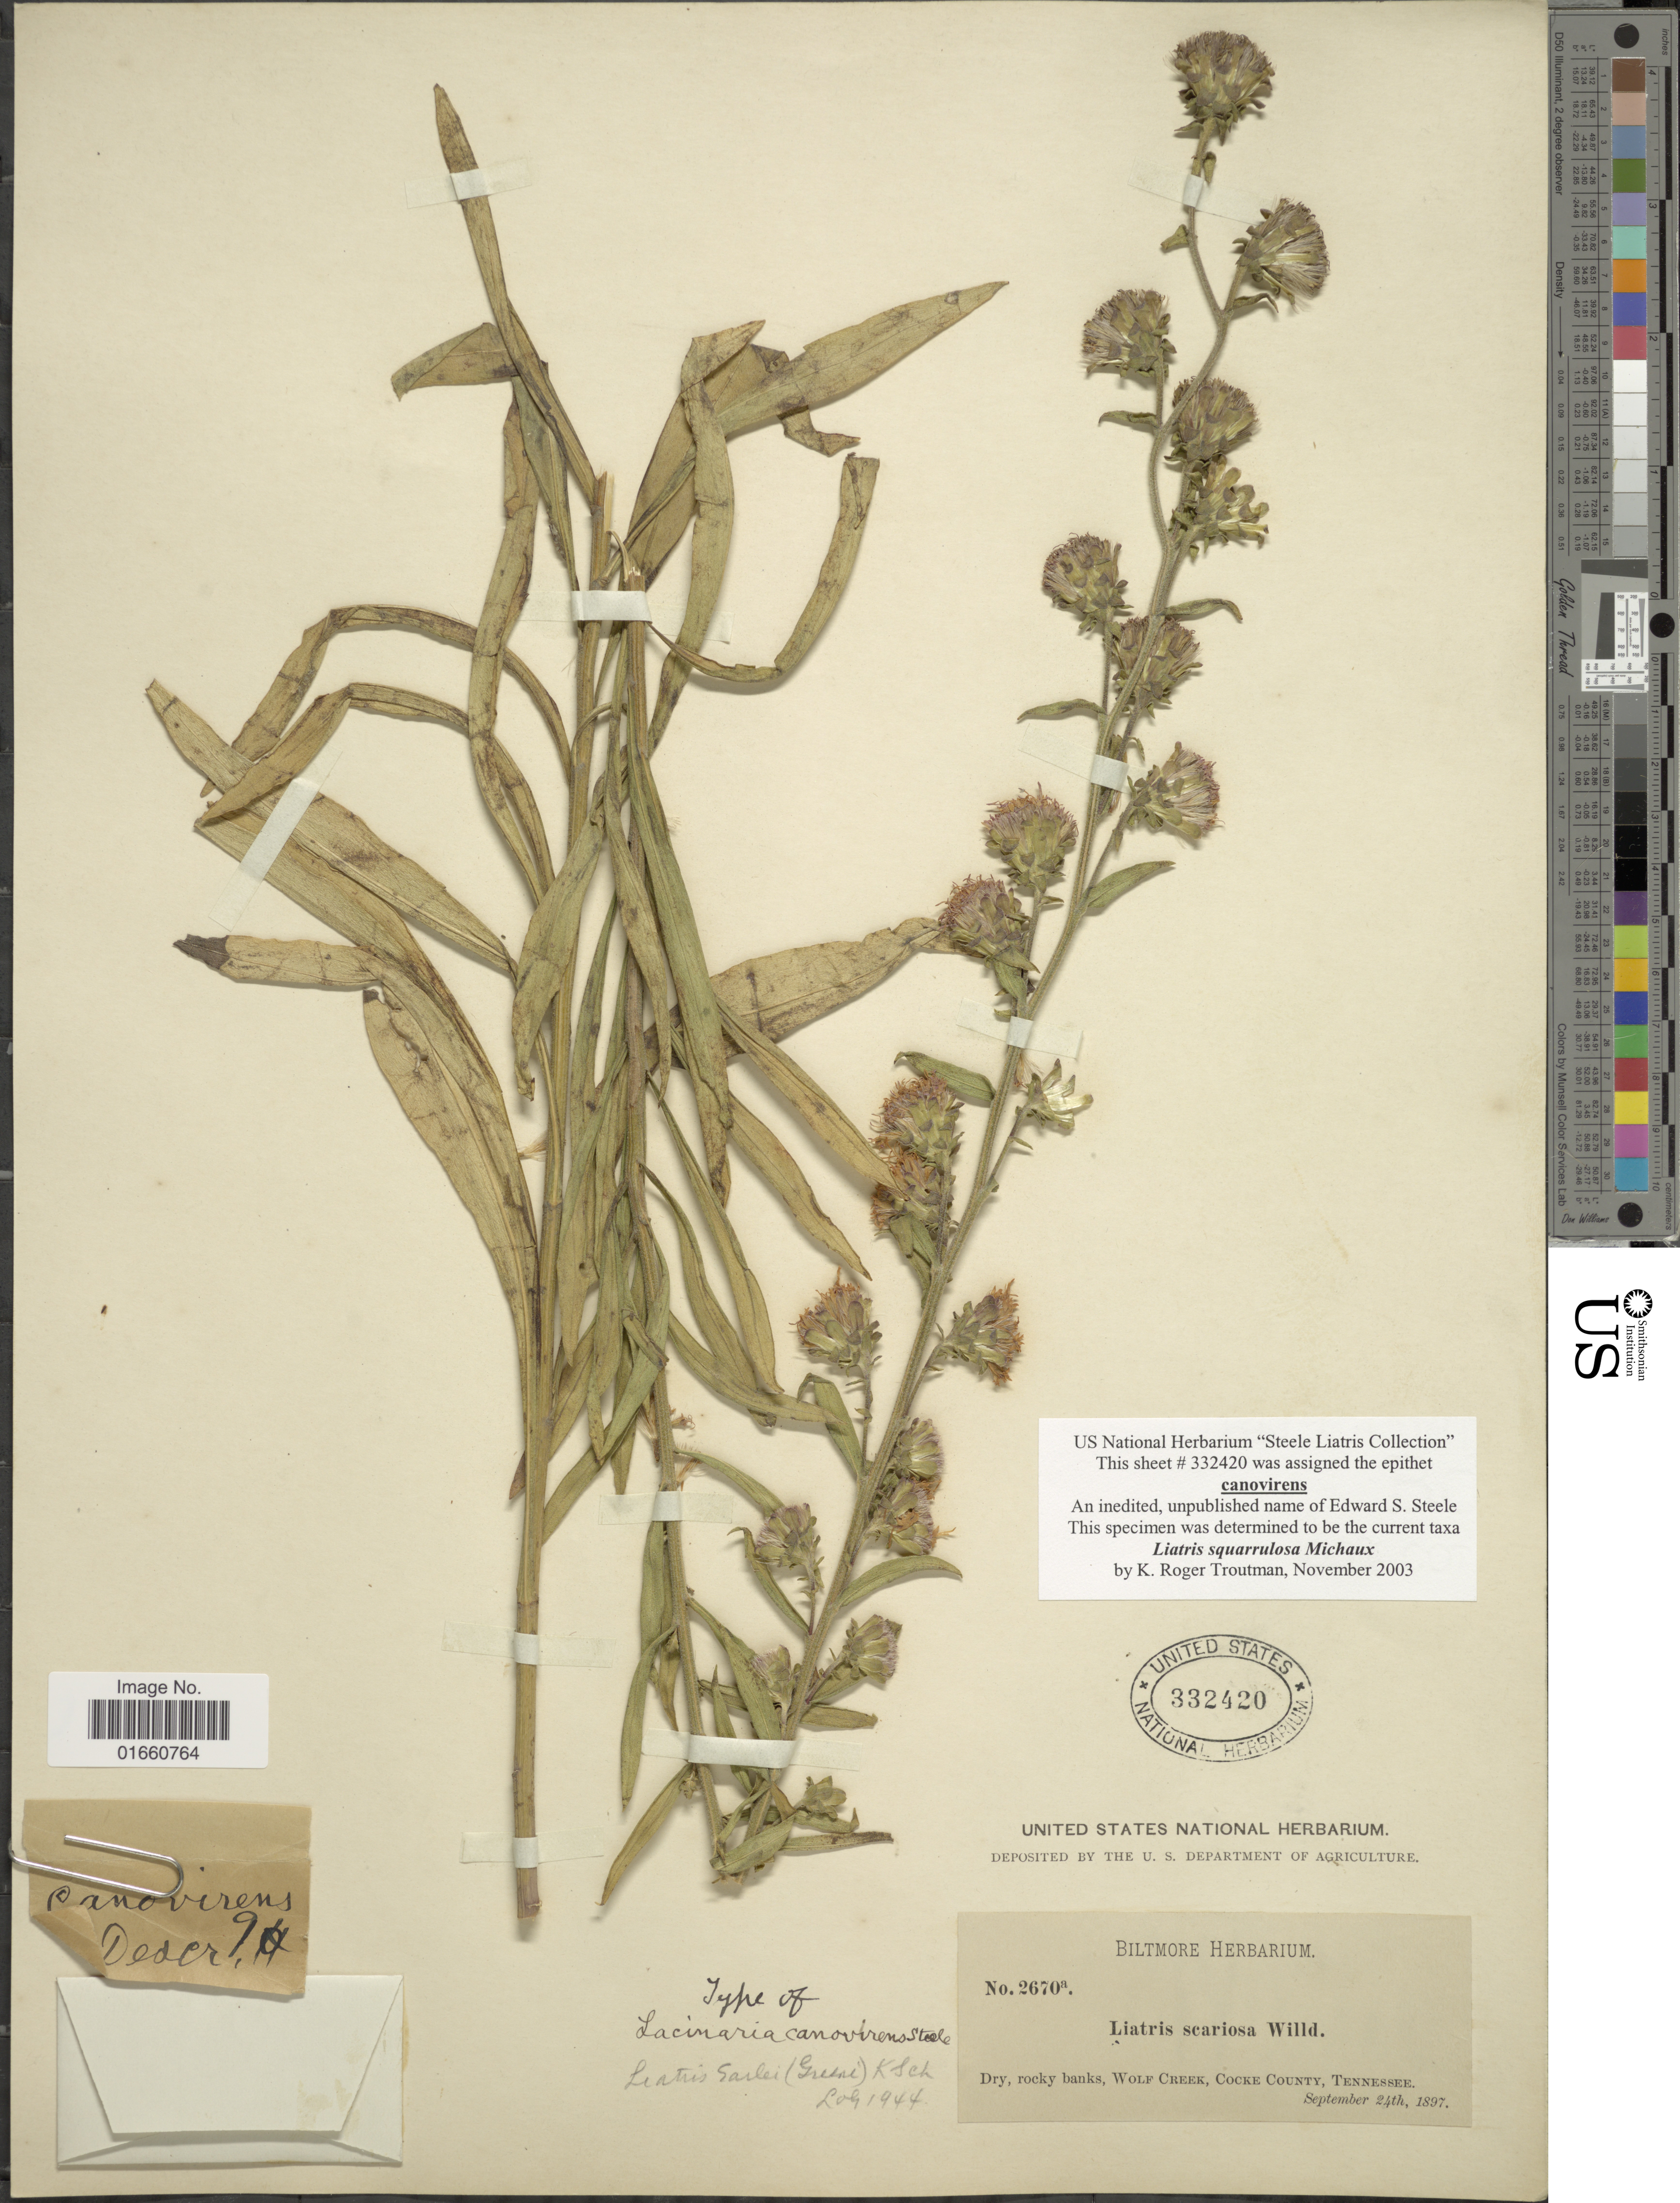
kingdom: Plantae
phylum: Tracheophyta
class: Magnoliopsida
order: Asterales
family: Asteraceae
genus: Liatris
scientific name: Liatris squarrulosa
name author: Michx.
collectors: ex herb. Biltmore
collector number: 2670a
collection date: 1897-09-24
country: United States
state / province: Tennessee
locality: Dry, rocky banks, Wolf Creek, Cocke County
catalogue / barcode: US 332420